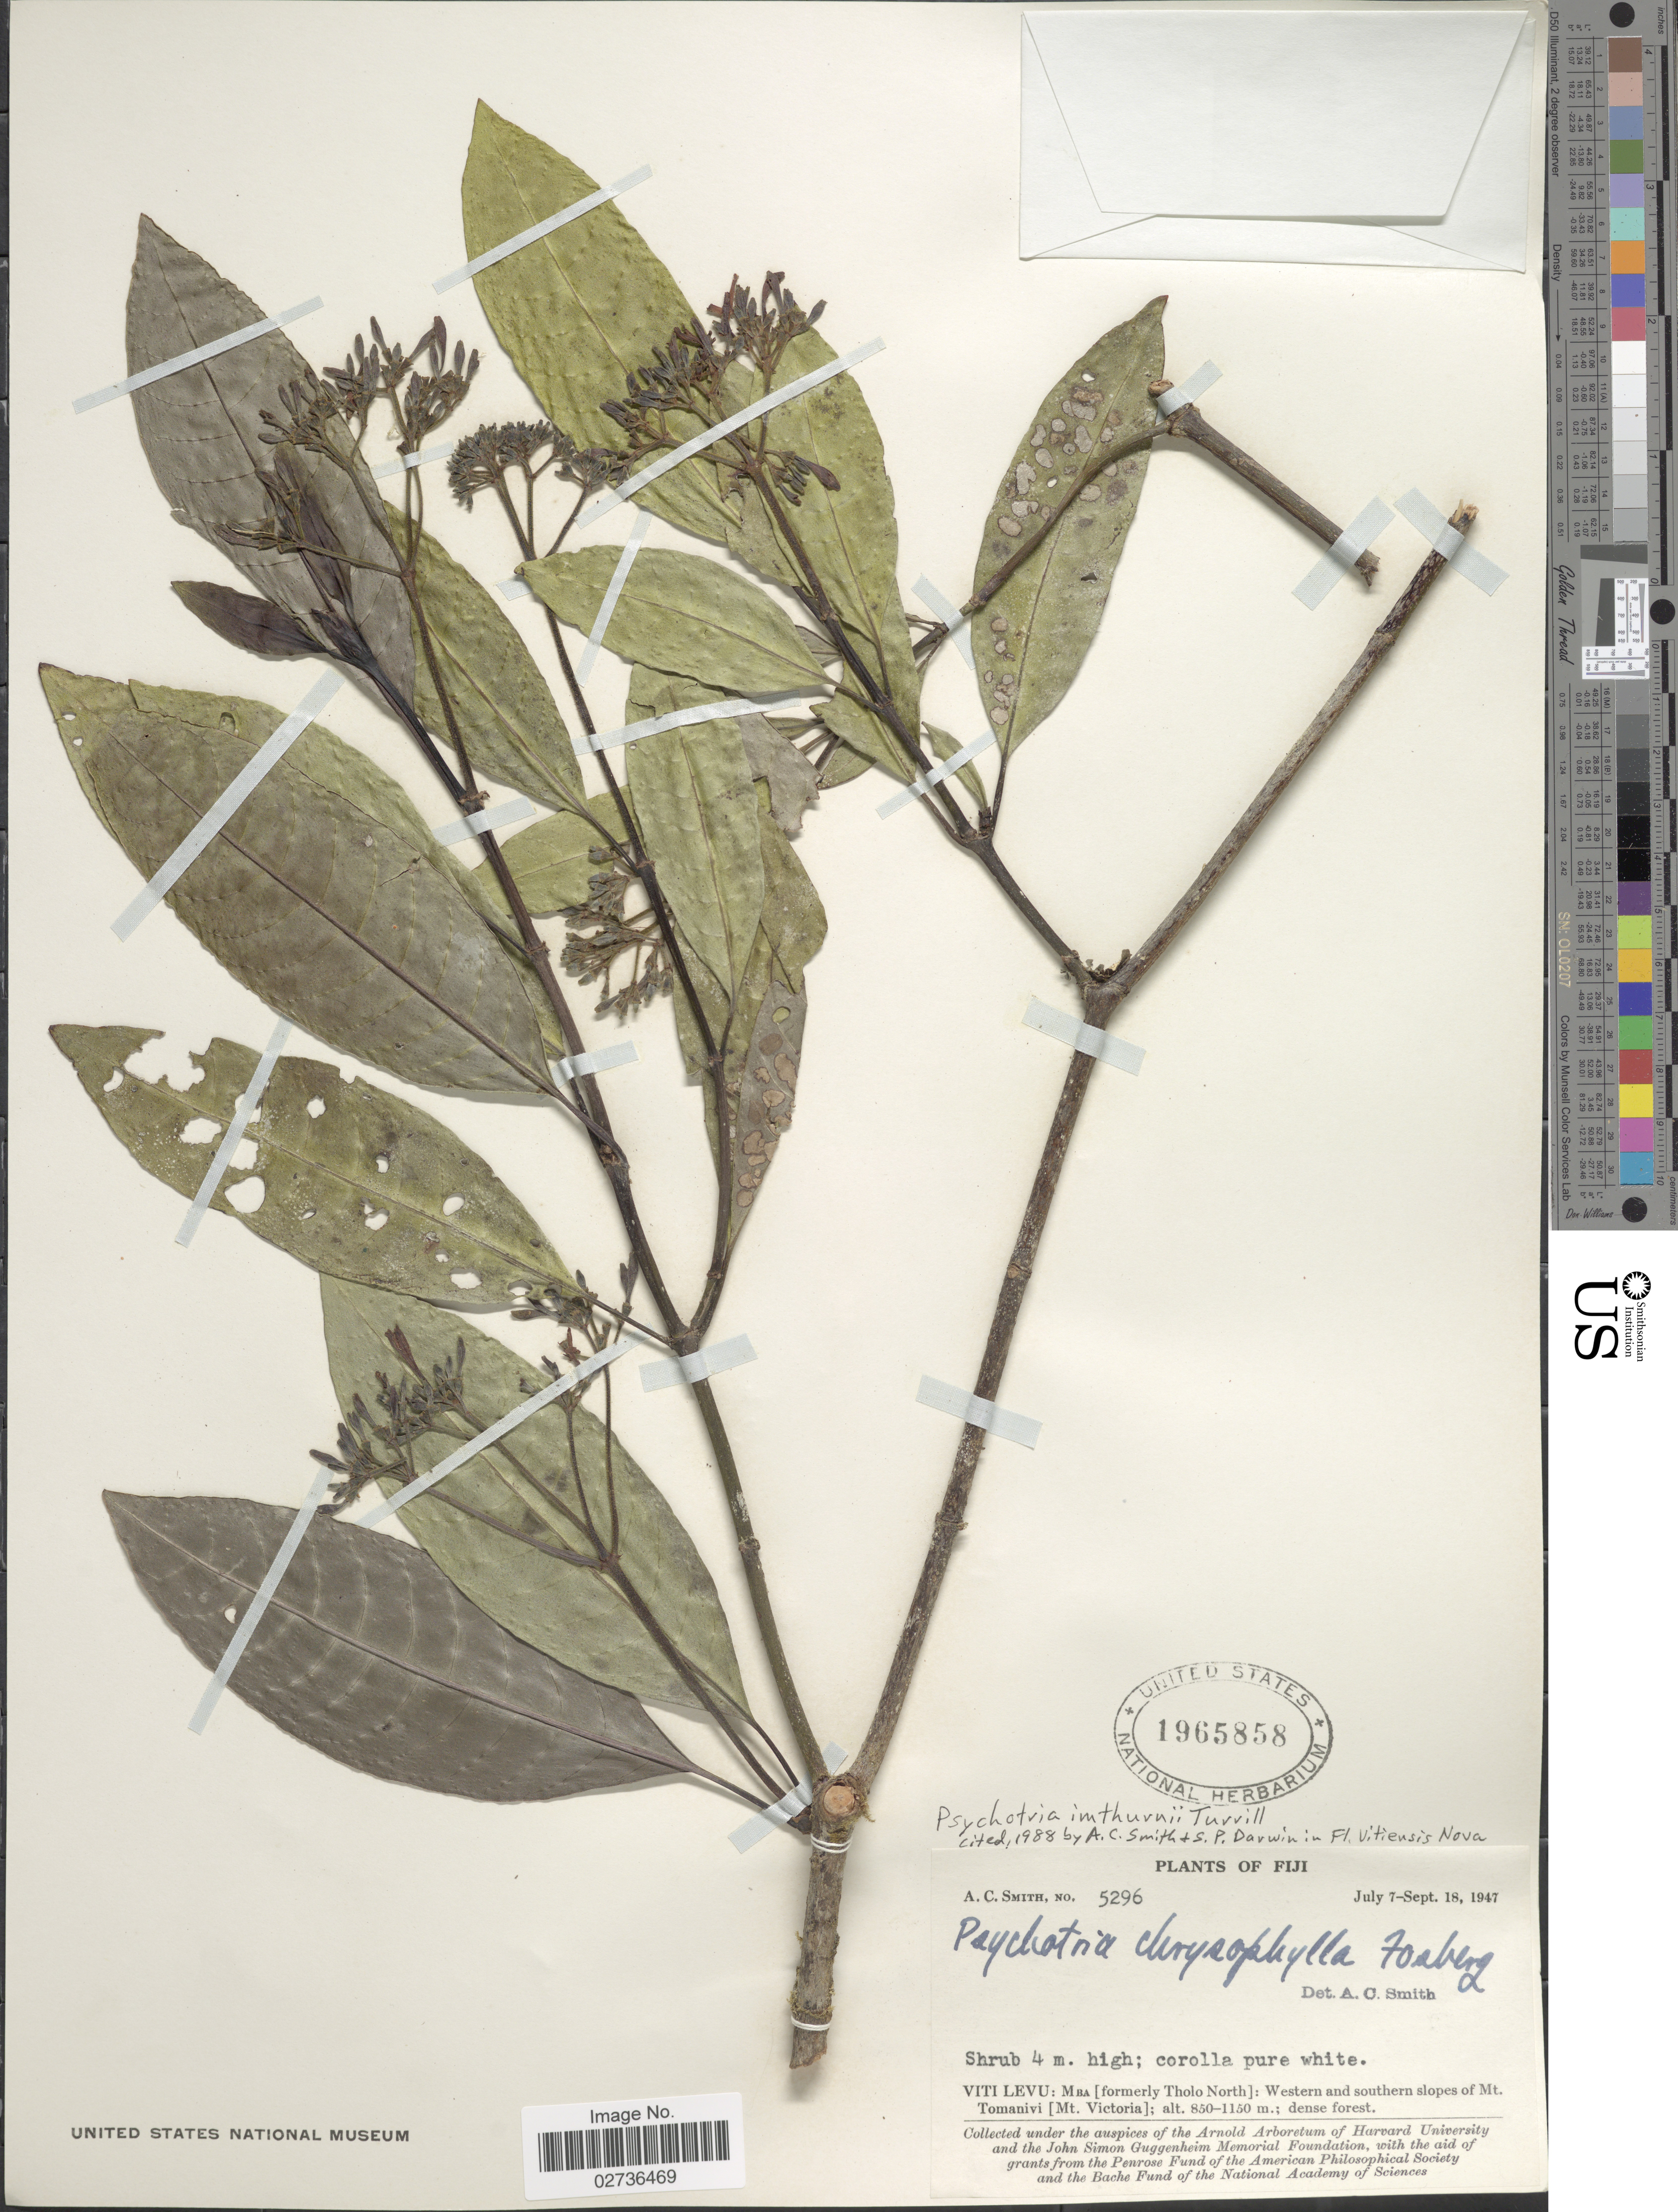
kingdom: Plantae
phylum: Tracheophyta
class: Magnoliopsida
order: Gentianales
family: Rubiaceae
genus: Psychotria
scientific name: Psychotria imthurnii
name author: Turrill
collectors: A. C. Smith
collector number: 5296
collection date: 1947-07-07/1947-09-18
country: Fiji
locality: Viti Levu: Mba [formerly Tholo North]: Western and southern slopes of Mt. Tomanivi [Mt. Victoria]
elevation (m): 850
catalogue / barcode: US 1965858